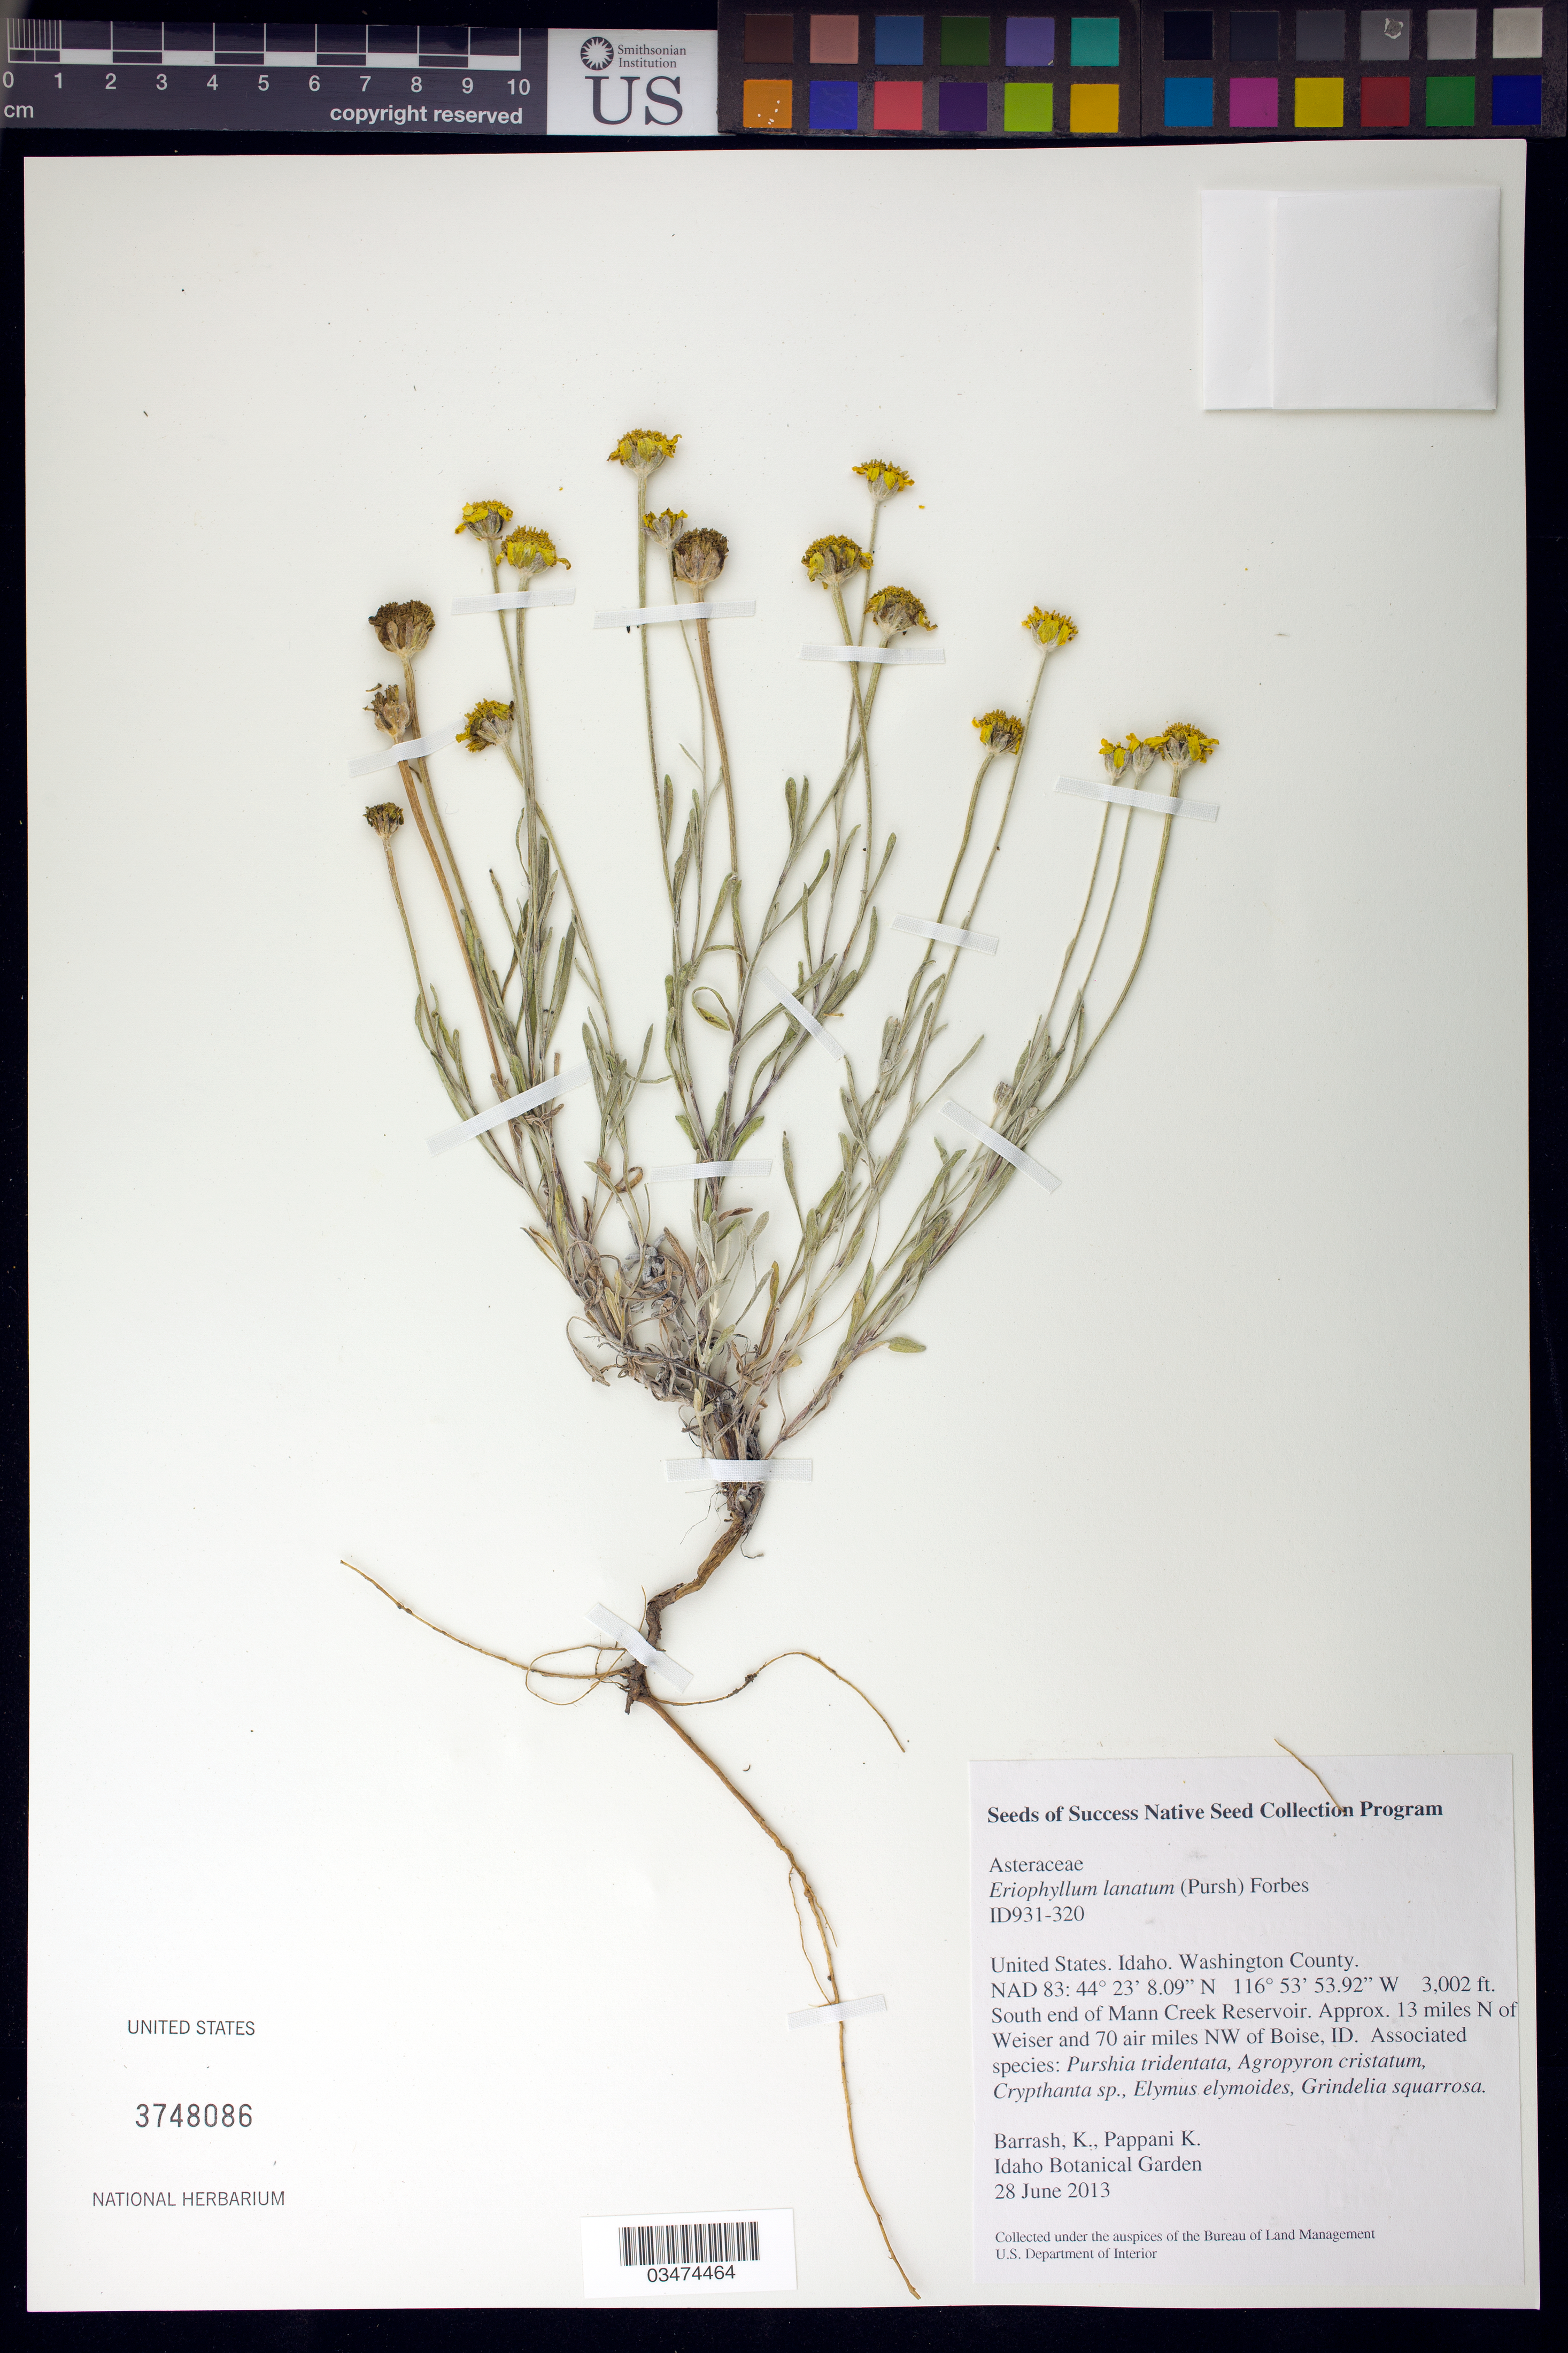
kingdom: Plantae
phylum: Tracheophyta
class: Magnoliopsida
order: Asterales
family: Asteraceae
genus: Eriophyllum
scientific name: Eriophyllum lanatum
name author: (Pursh) J. Forbes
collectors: K. Barrash & K. Pappani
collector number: ID931-320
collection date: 2013-06-28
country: United States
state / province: Idaho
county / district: Washington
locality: S end of Mann Creek Reservoir, Approx. 13 miles N of Weiser and 70 air miles NW of Boise.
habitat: With: Purshia tridentata, Agropyron cristatum, ect.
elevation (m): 915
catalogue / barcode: US 3748086